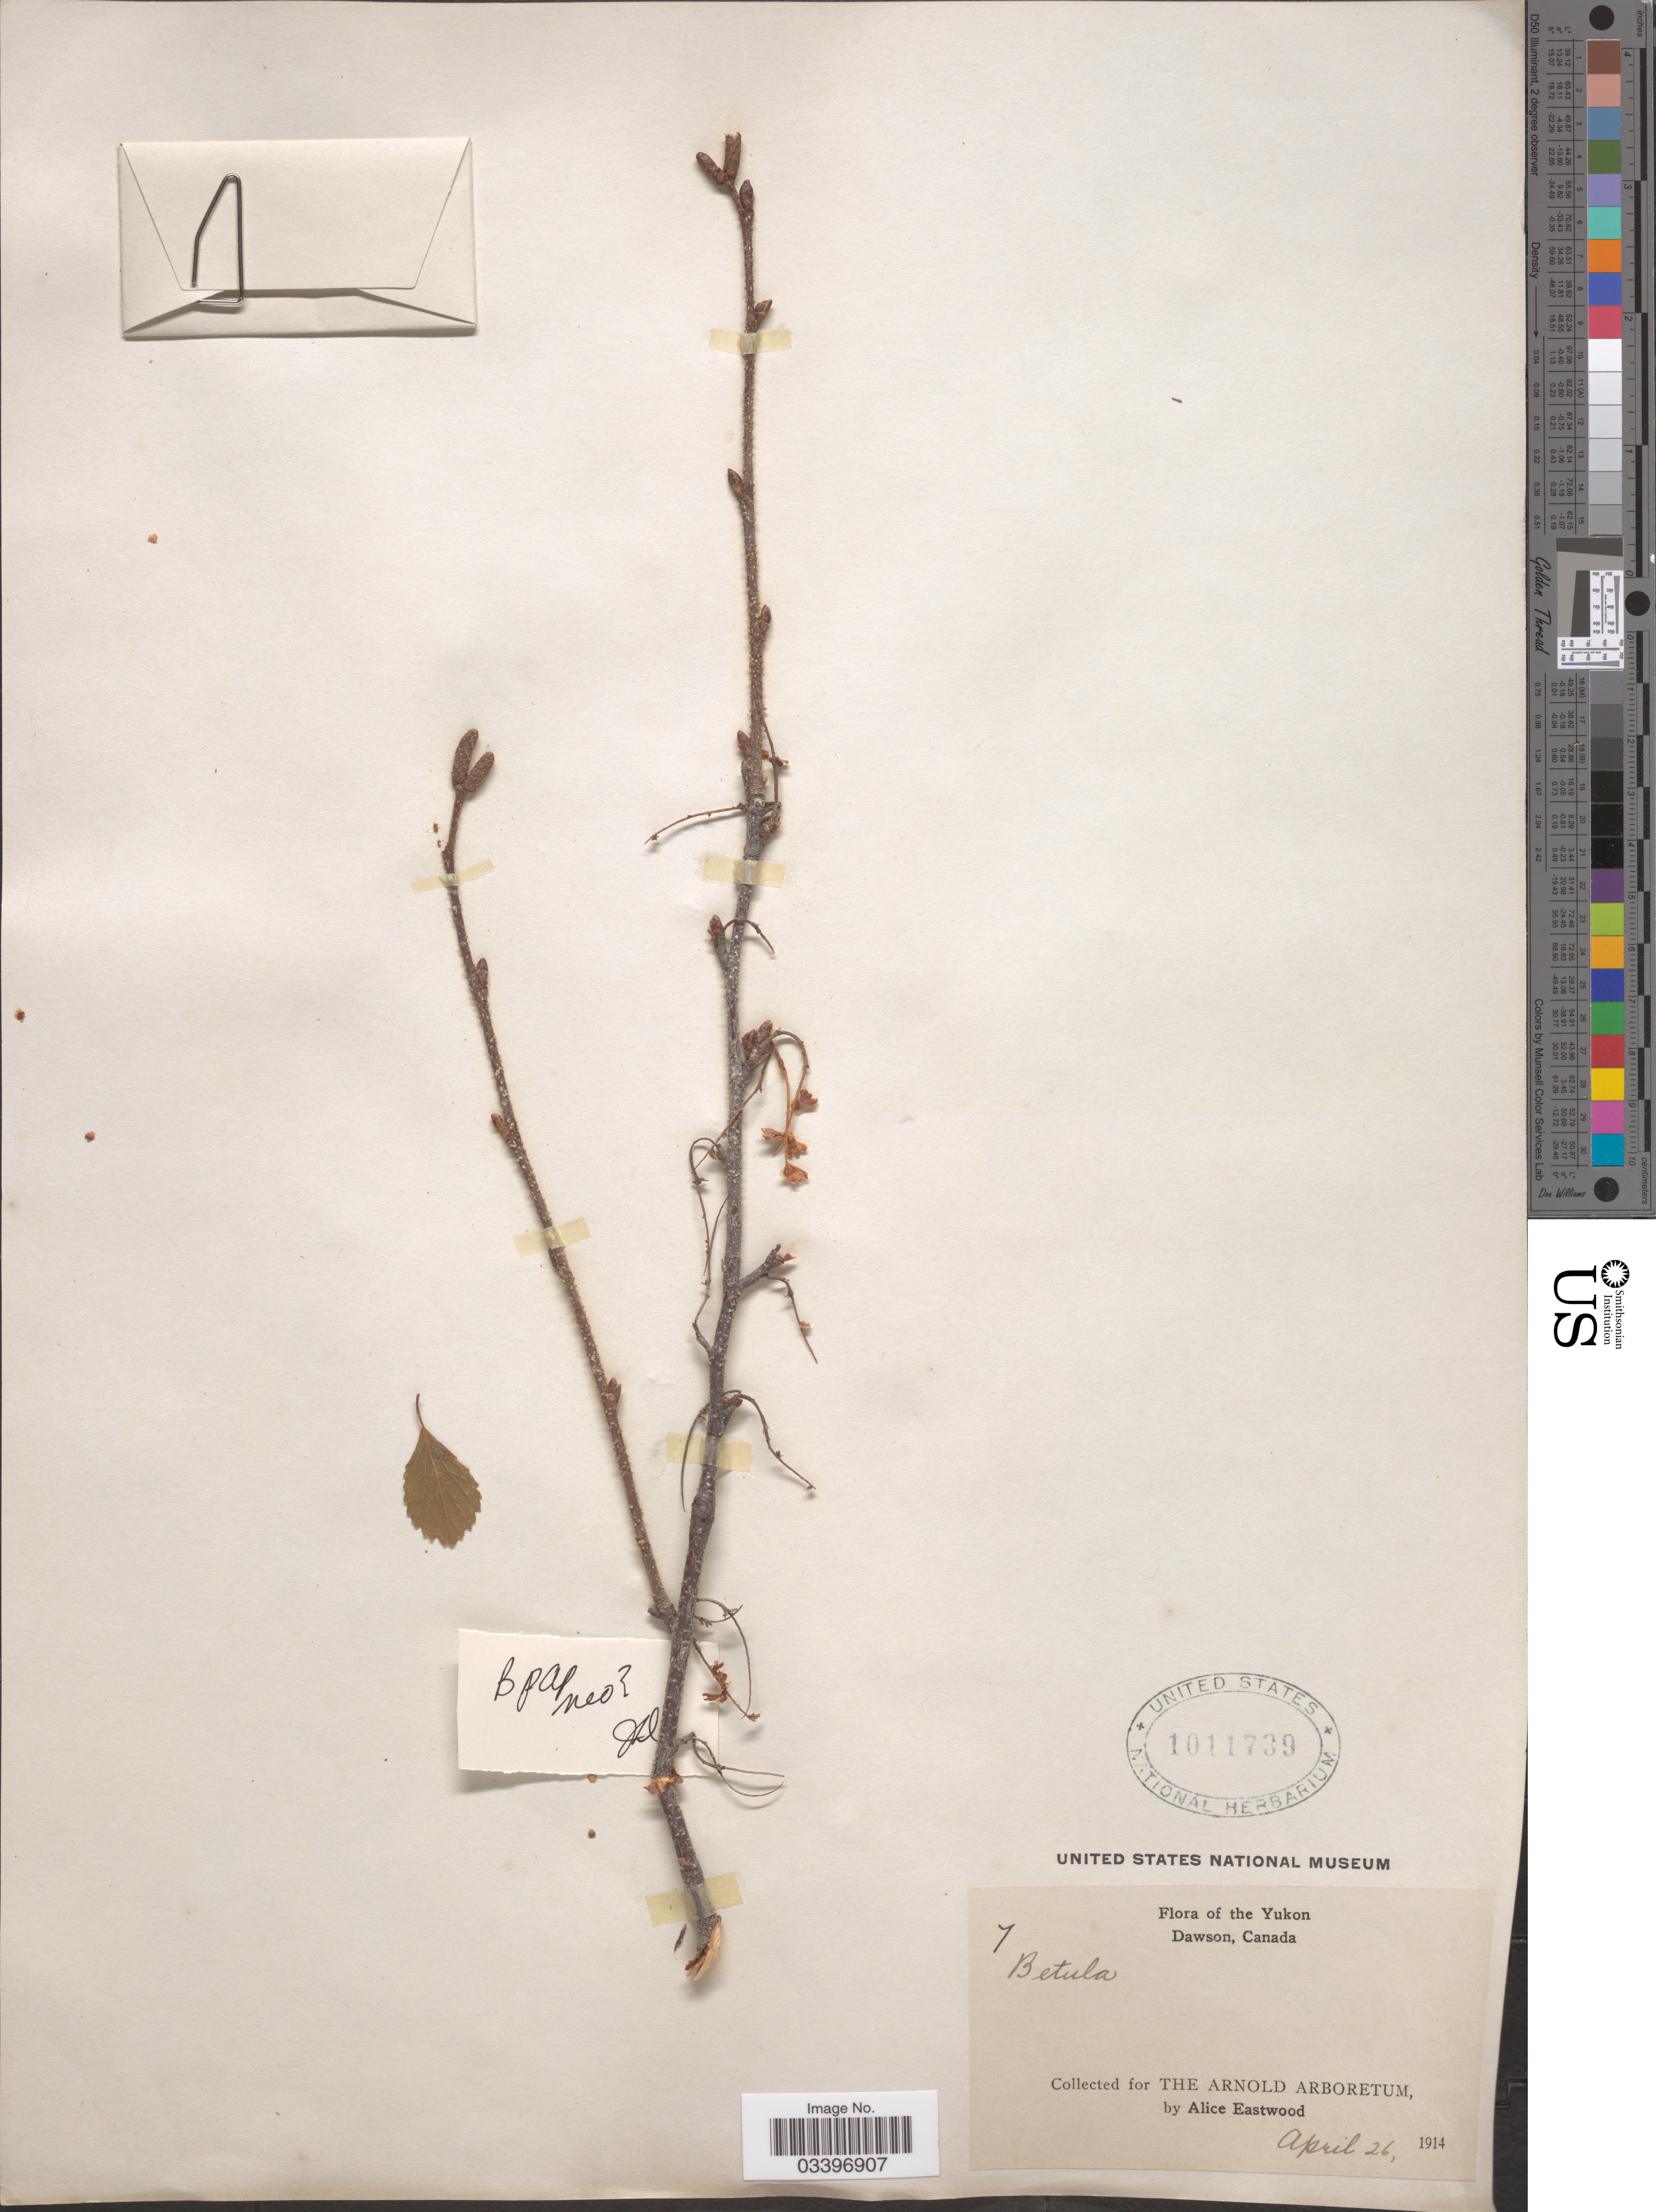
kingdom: Plantae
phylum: Tracheophyta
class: Magnoliopsida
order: Fagales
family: Betulaceae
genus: Betula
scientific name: Betula sp.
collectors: A. Eastwood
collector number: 7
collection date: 1914-04-26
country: Canada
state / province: Yukon Territory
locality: Yukon. Dawson.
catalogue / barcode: US 1011739